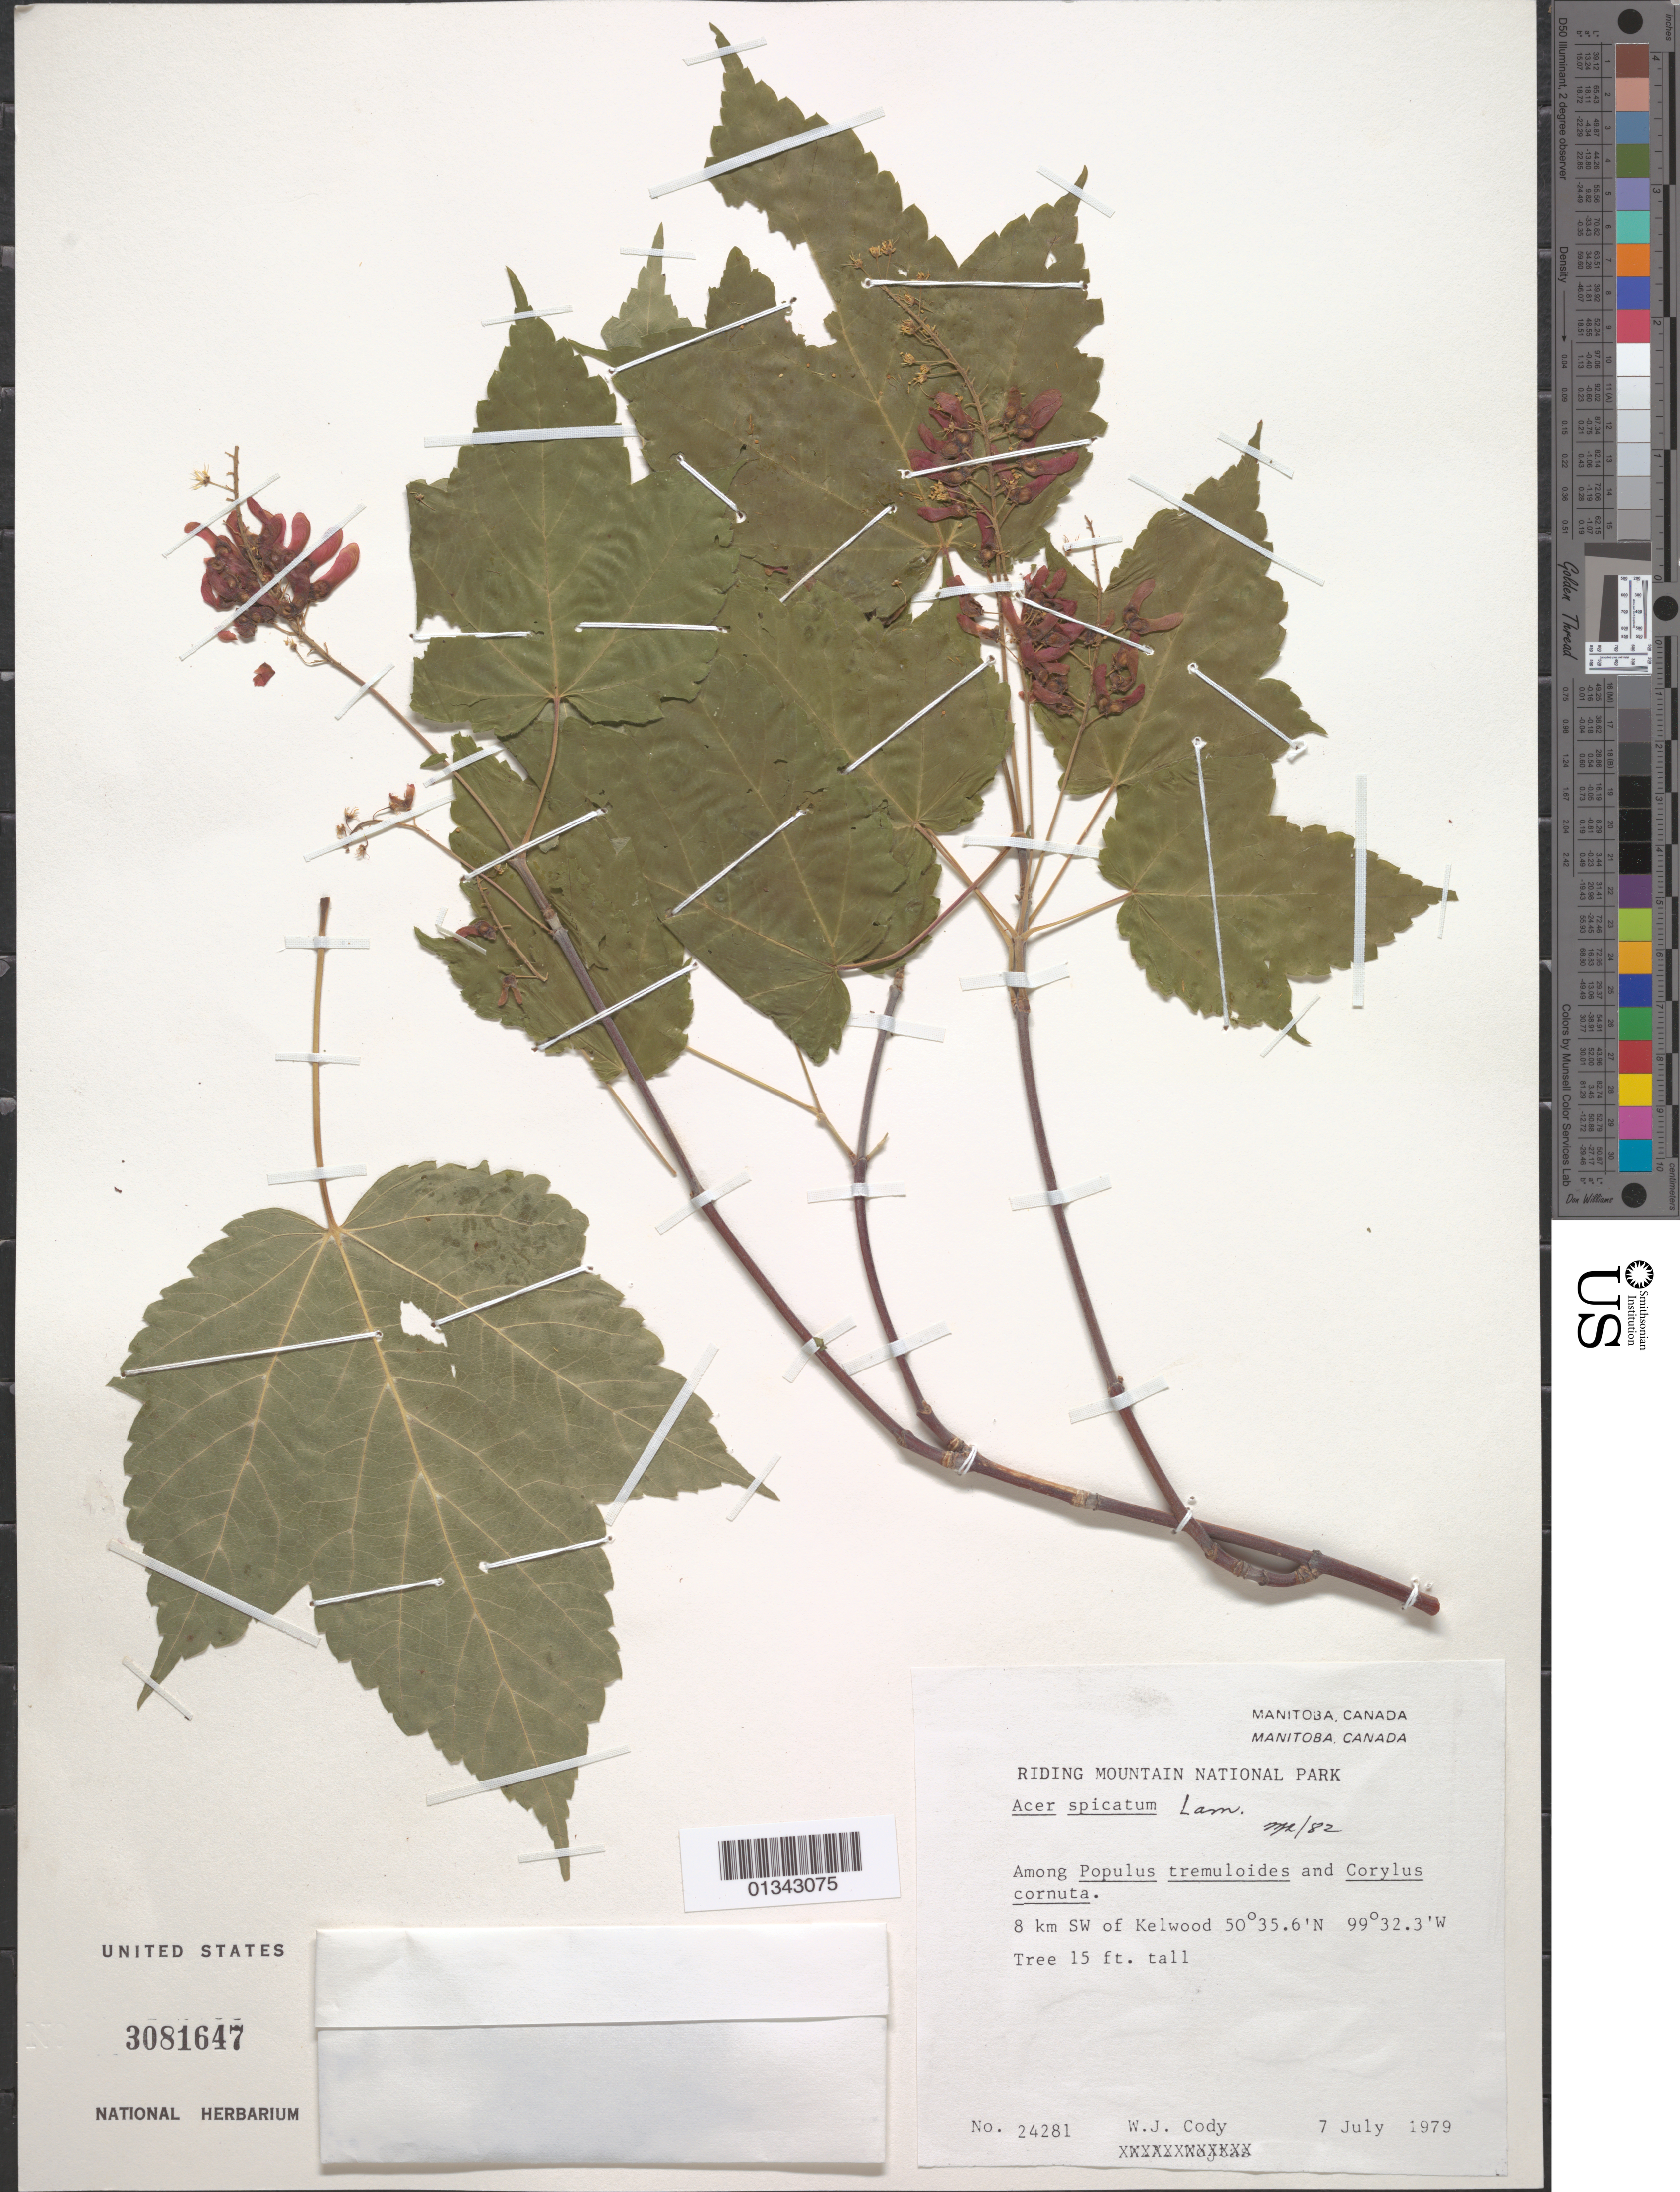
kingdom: Plantae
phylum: Tracheophyta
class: Magnoliopsida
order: Sapindales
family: Sapindaceae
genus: Acer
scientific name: Acer spicatum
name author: Lam.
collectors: W. Cody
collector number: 24281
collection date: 1979-07-07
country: Canada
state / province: Manitoba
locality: Riding Mountain National Park, 8 km SW of Kelwood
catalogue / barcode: US 3081647